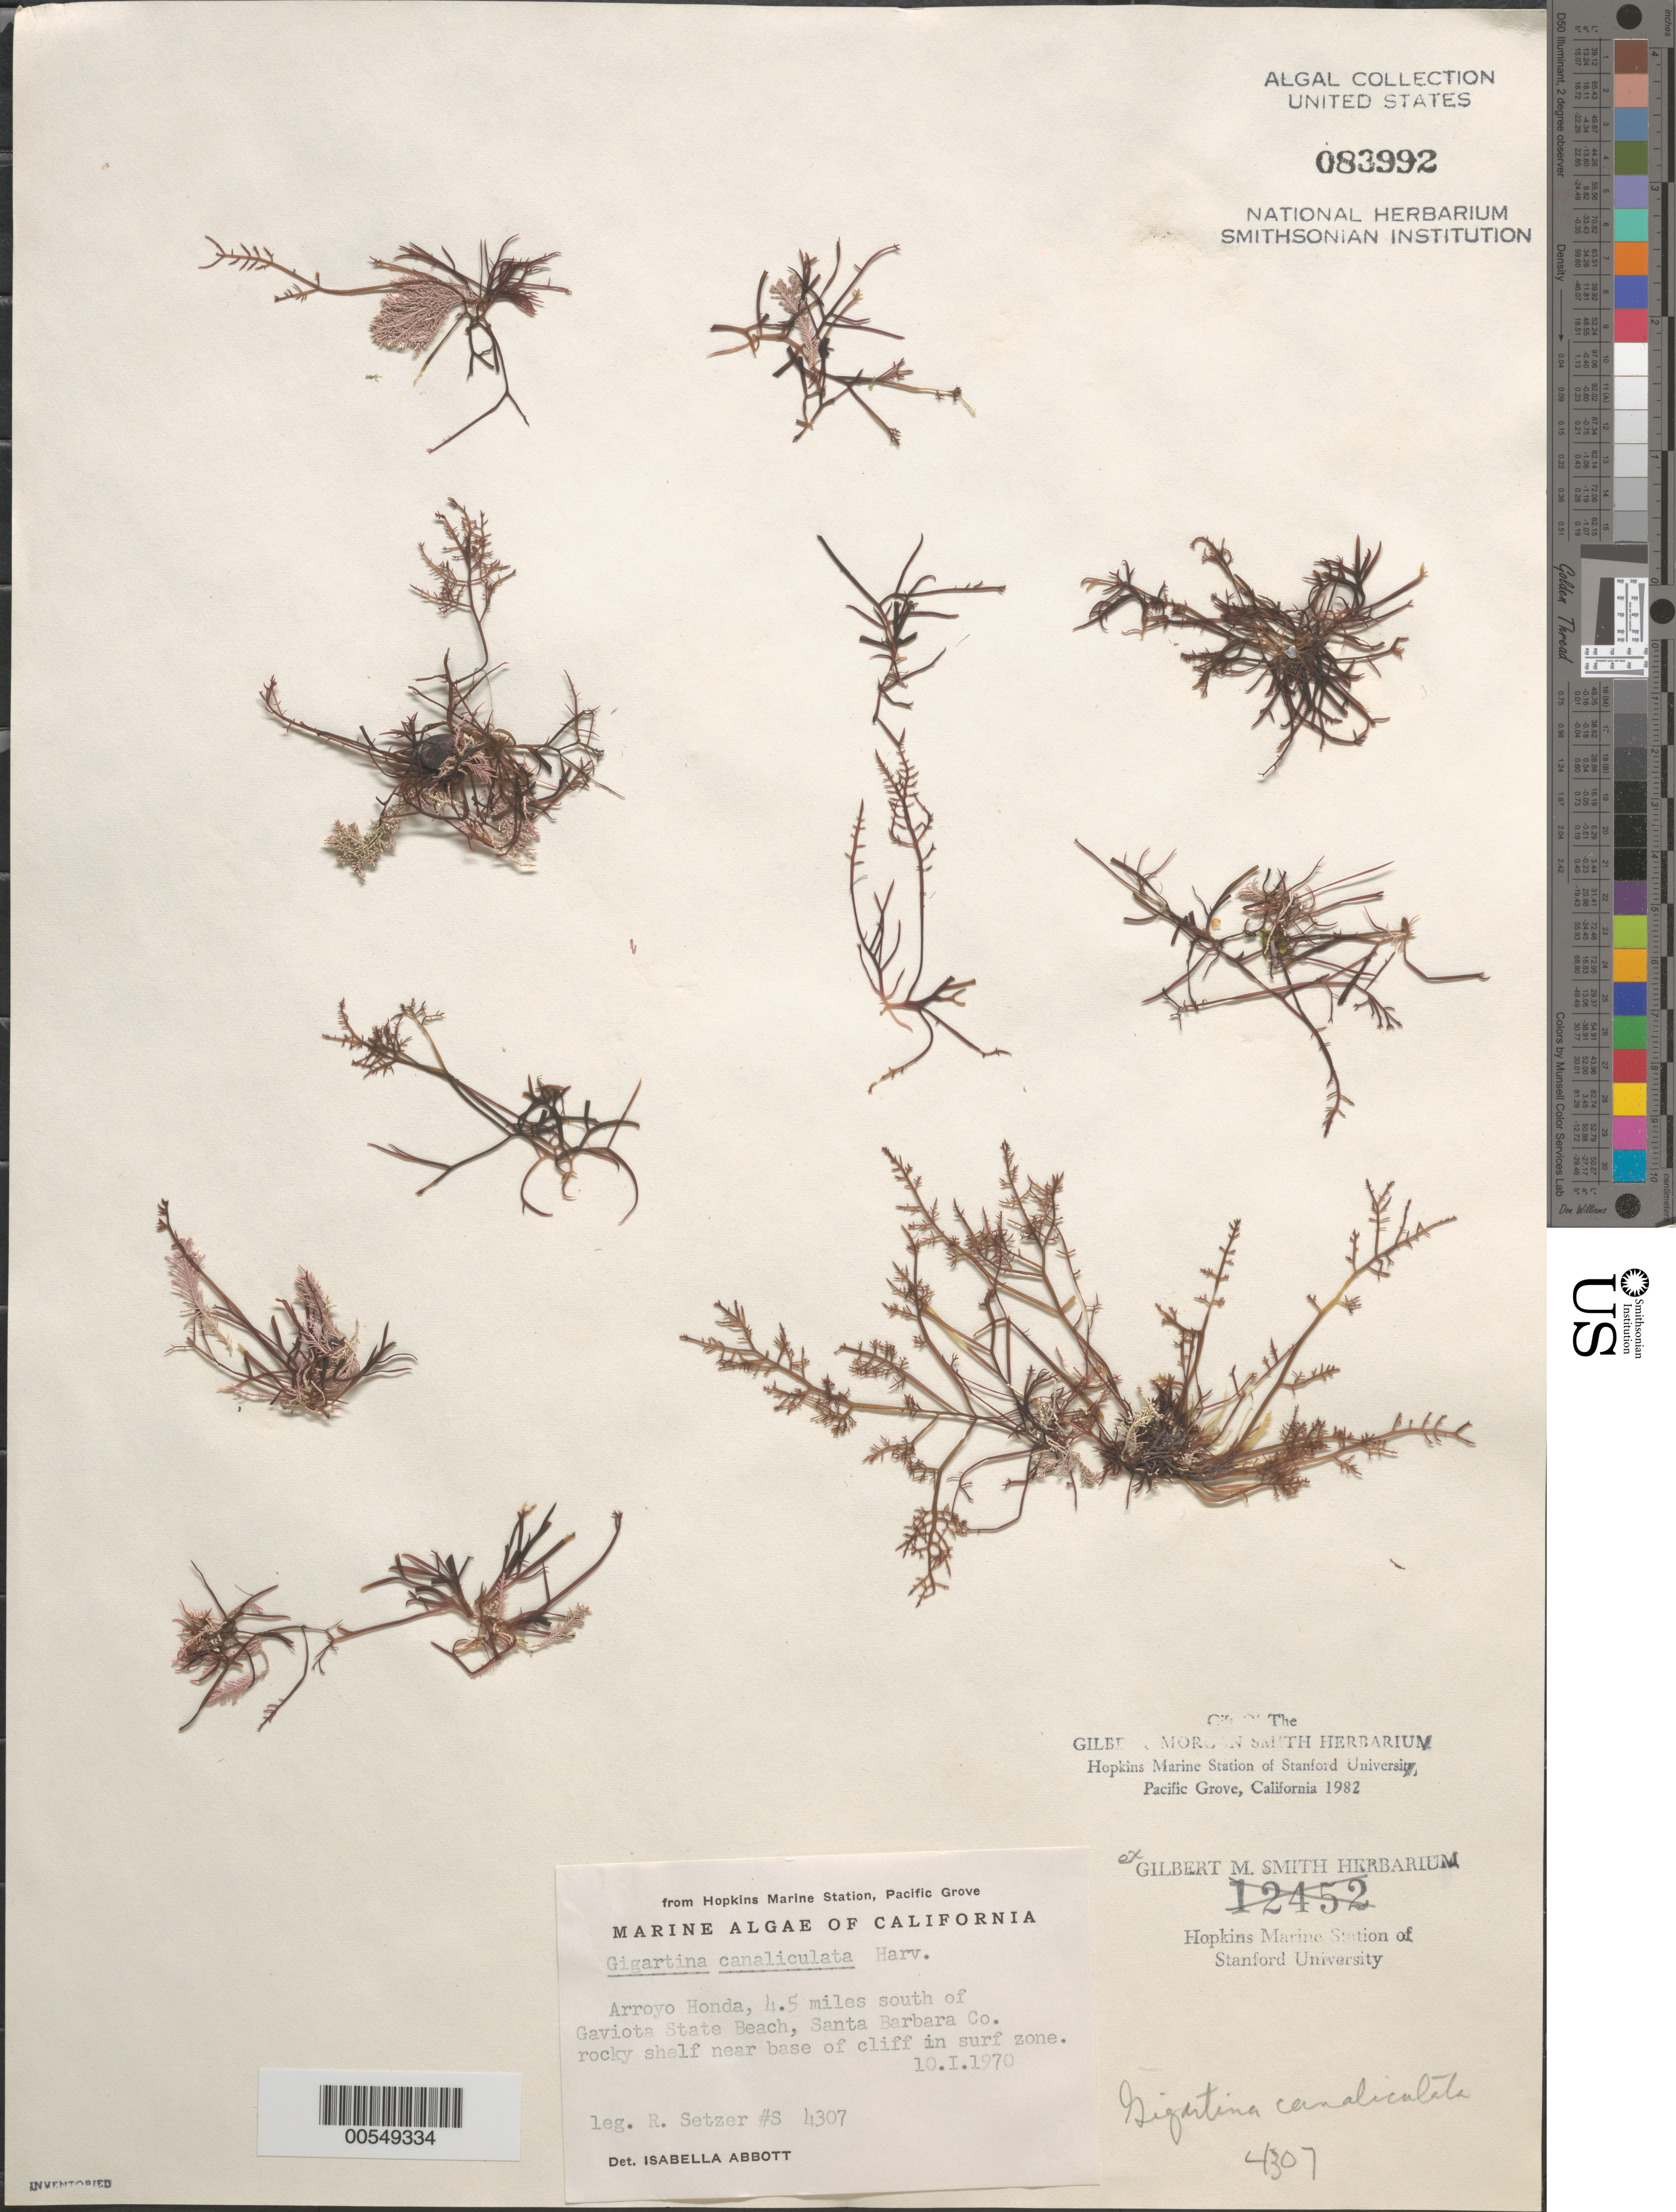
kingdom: Plantae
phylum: Rhodophyta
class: Florideophyceae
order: Gigartinales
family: Gigartinaceae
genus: Chondracanthus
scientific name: Chondracanthus canaliculatus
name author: (Harv.) Guiry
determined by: Algae name updating Project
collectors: R. Setzer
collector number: IAA 4307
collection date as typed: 10 Jan 1970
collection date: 1970-01-10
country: United States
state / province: California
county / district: Santa Barbara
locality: Arroyo Honda, 4.5 miles south of Gaviota State Beach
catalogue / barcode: US 83992